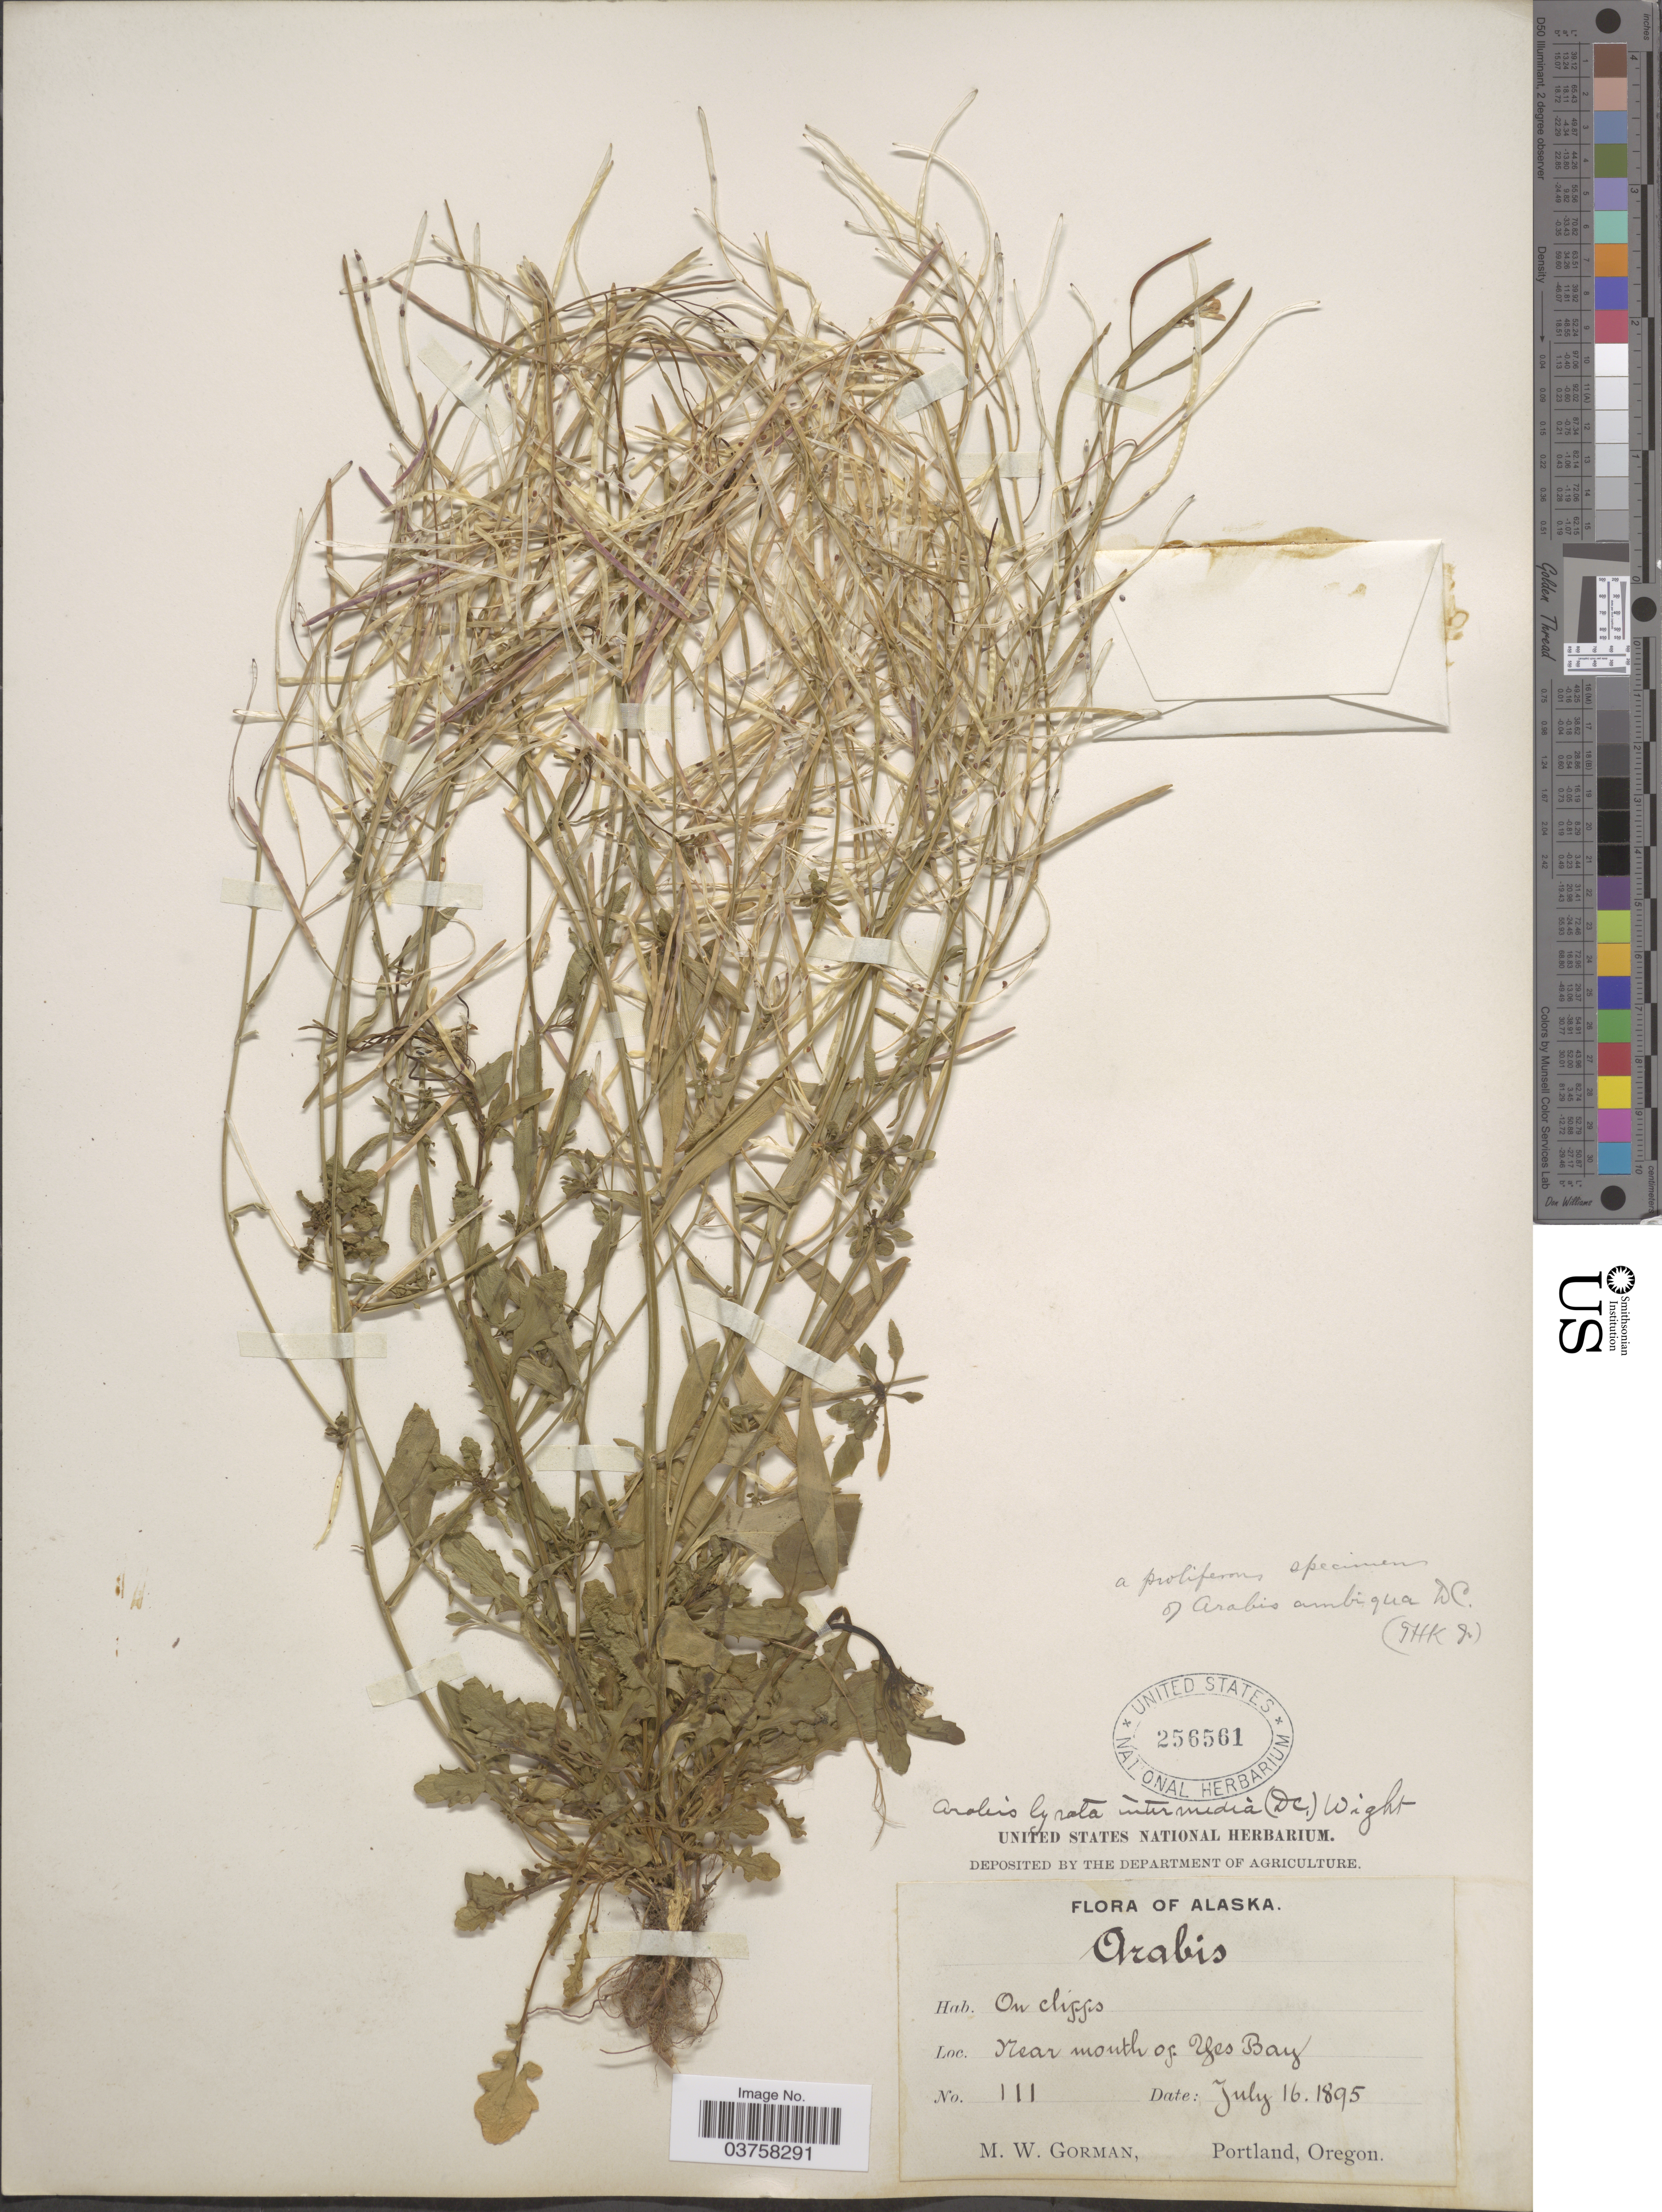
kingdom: Plantae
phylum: Tracheophyta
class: Magnoliopsida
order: Brassicales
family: Brassicaceae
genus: Arabidopsis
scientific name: Arabidopsis lyrata subsp. kamchatica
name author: (Fisch. ex DC.) O'Kane & Al-Shehbaz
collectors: M. W. Gorman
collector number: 111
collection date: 1895-07-16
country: United States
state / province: Alaska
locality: Near mouth of Yes Bay.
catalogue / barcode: US 256561